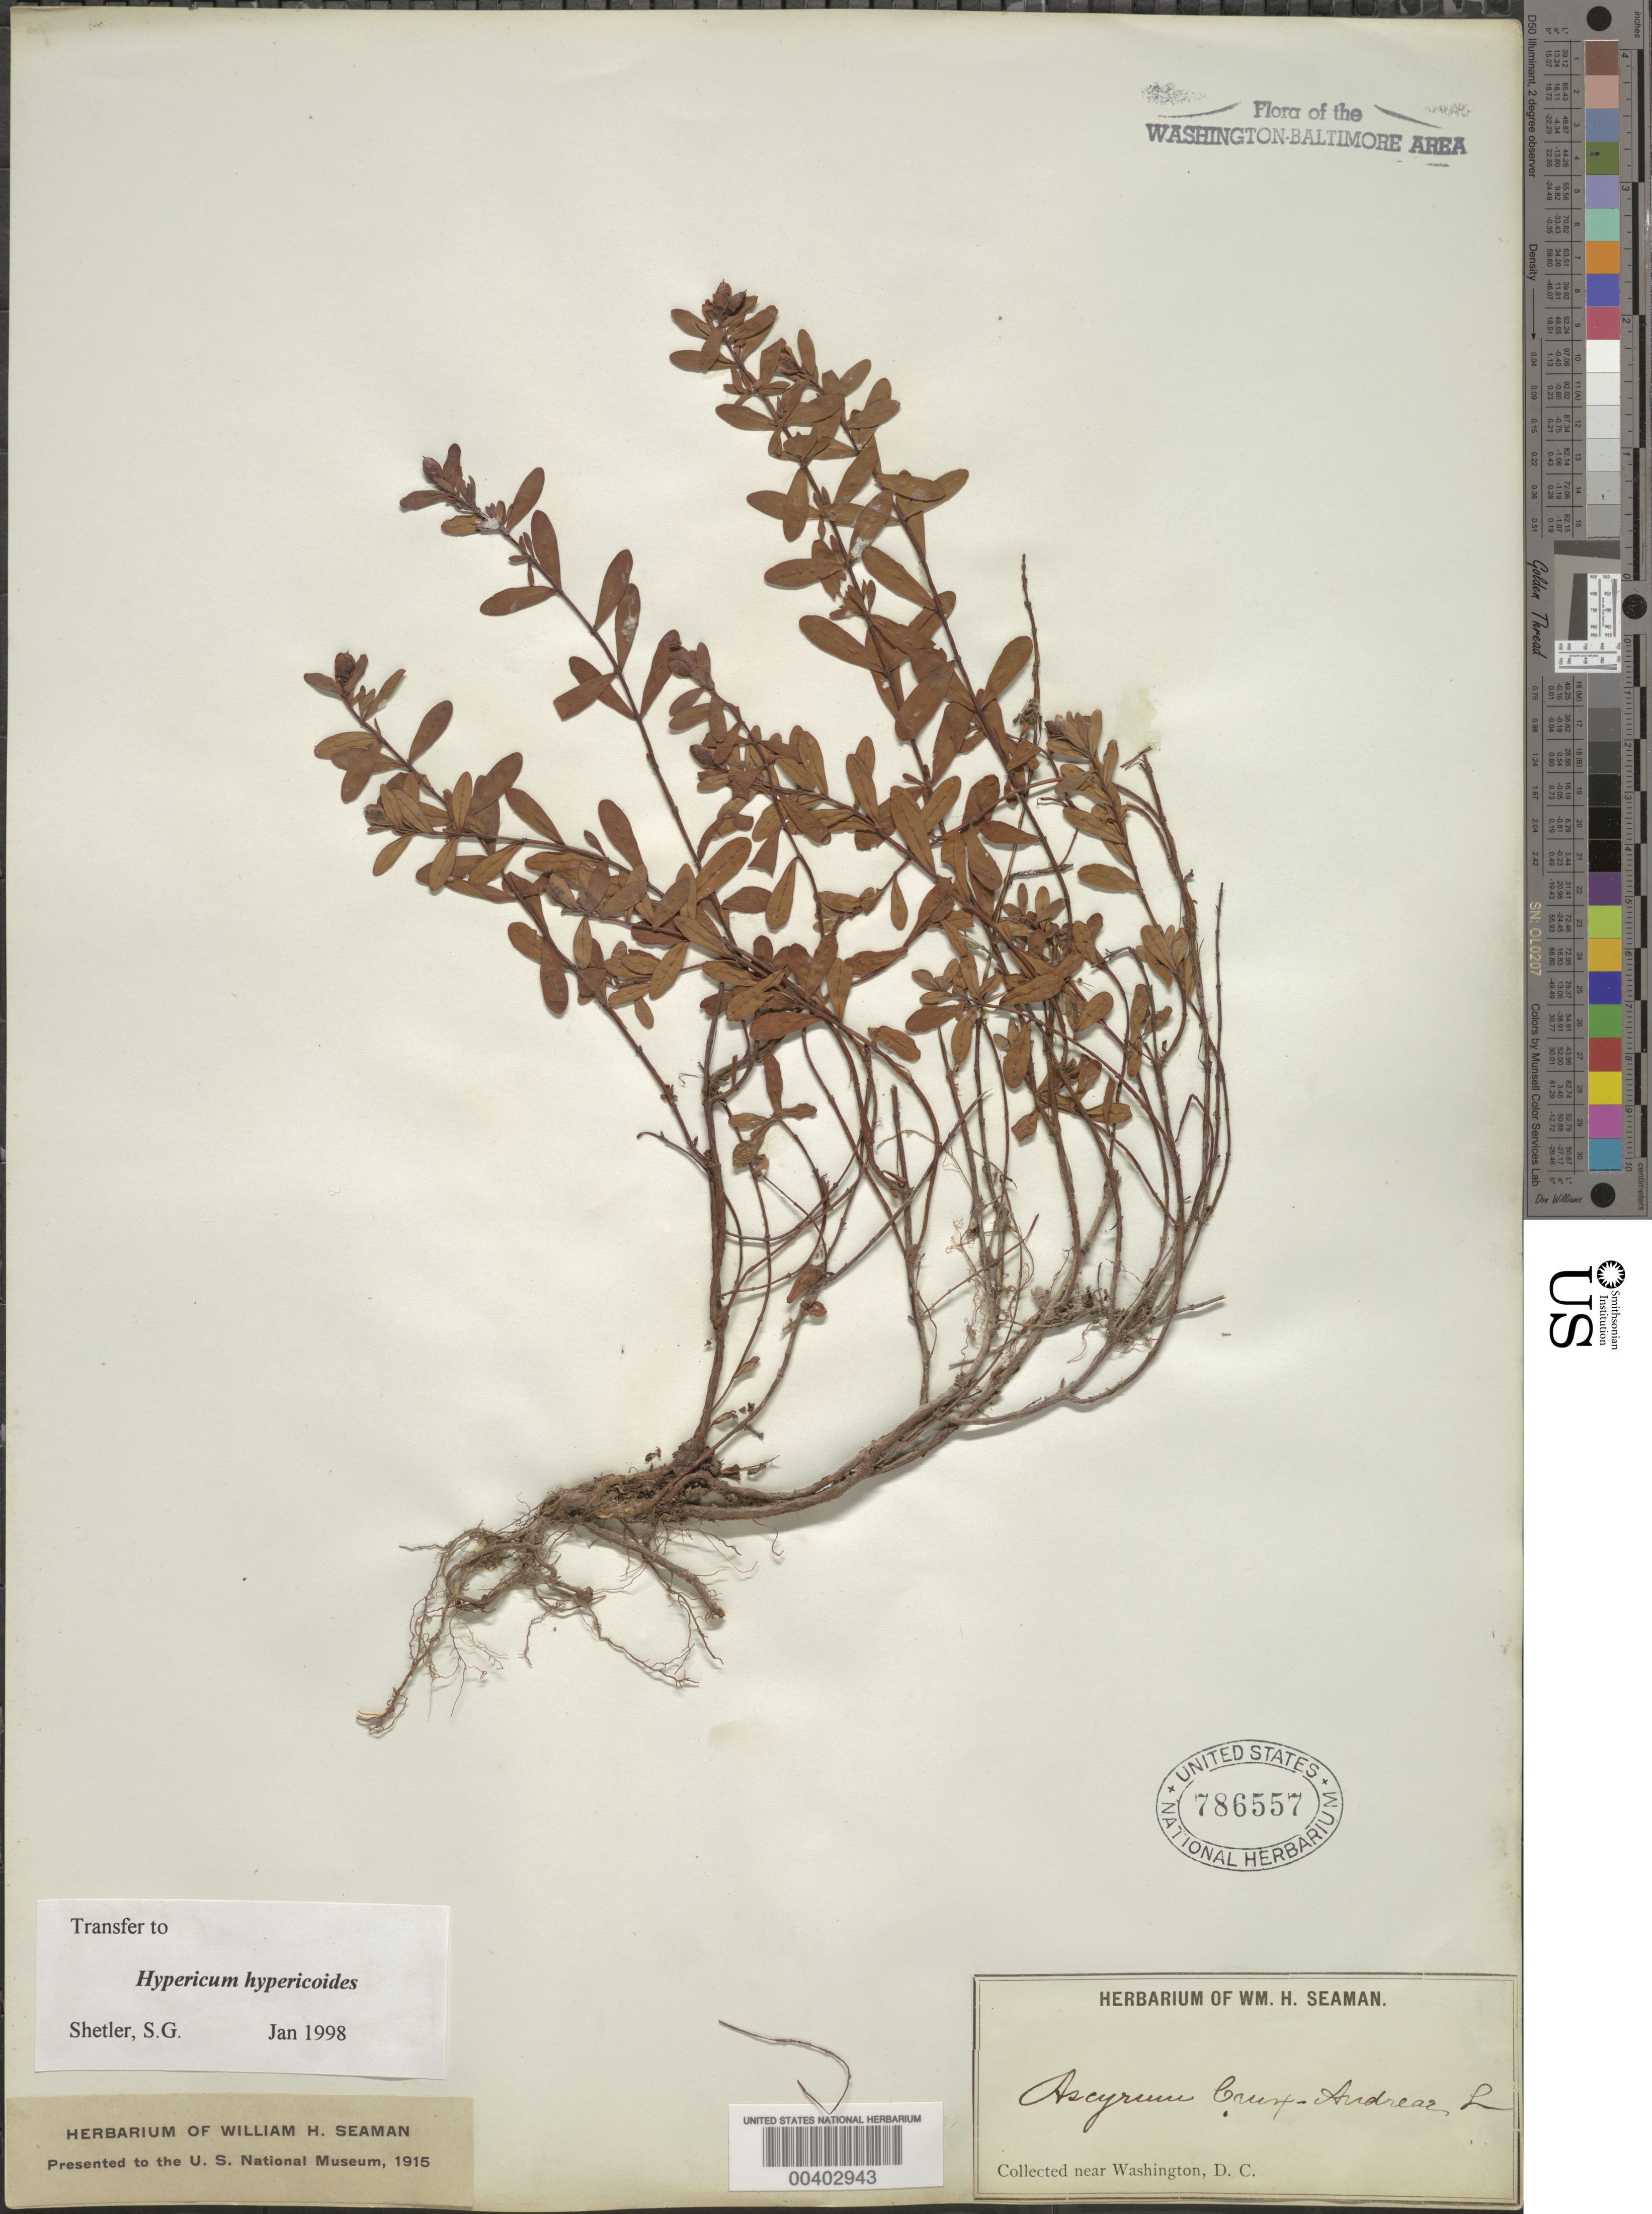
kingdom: Plantae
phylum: Tracheophyta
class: Magnoliopsida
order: Malpighiales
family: Hypericaceae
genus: Hypericum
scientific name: Hypericum stragulum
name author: W.P. Adams & N. Robson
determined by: Strong, Mark T., (BOT), Smithsonian Institution - National Museum of Natural History (UNITED STATES)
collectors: W. Seaman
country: United States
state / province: District of Columbia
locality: Washington DC Area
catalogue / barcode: US 786557